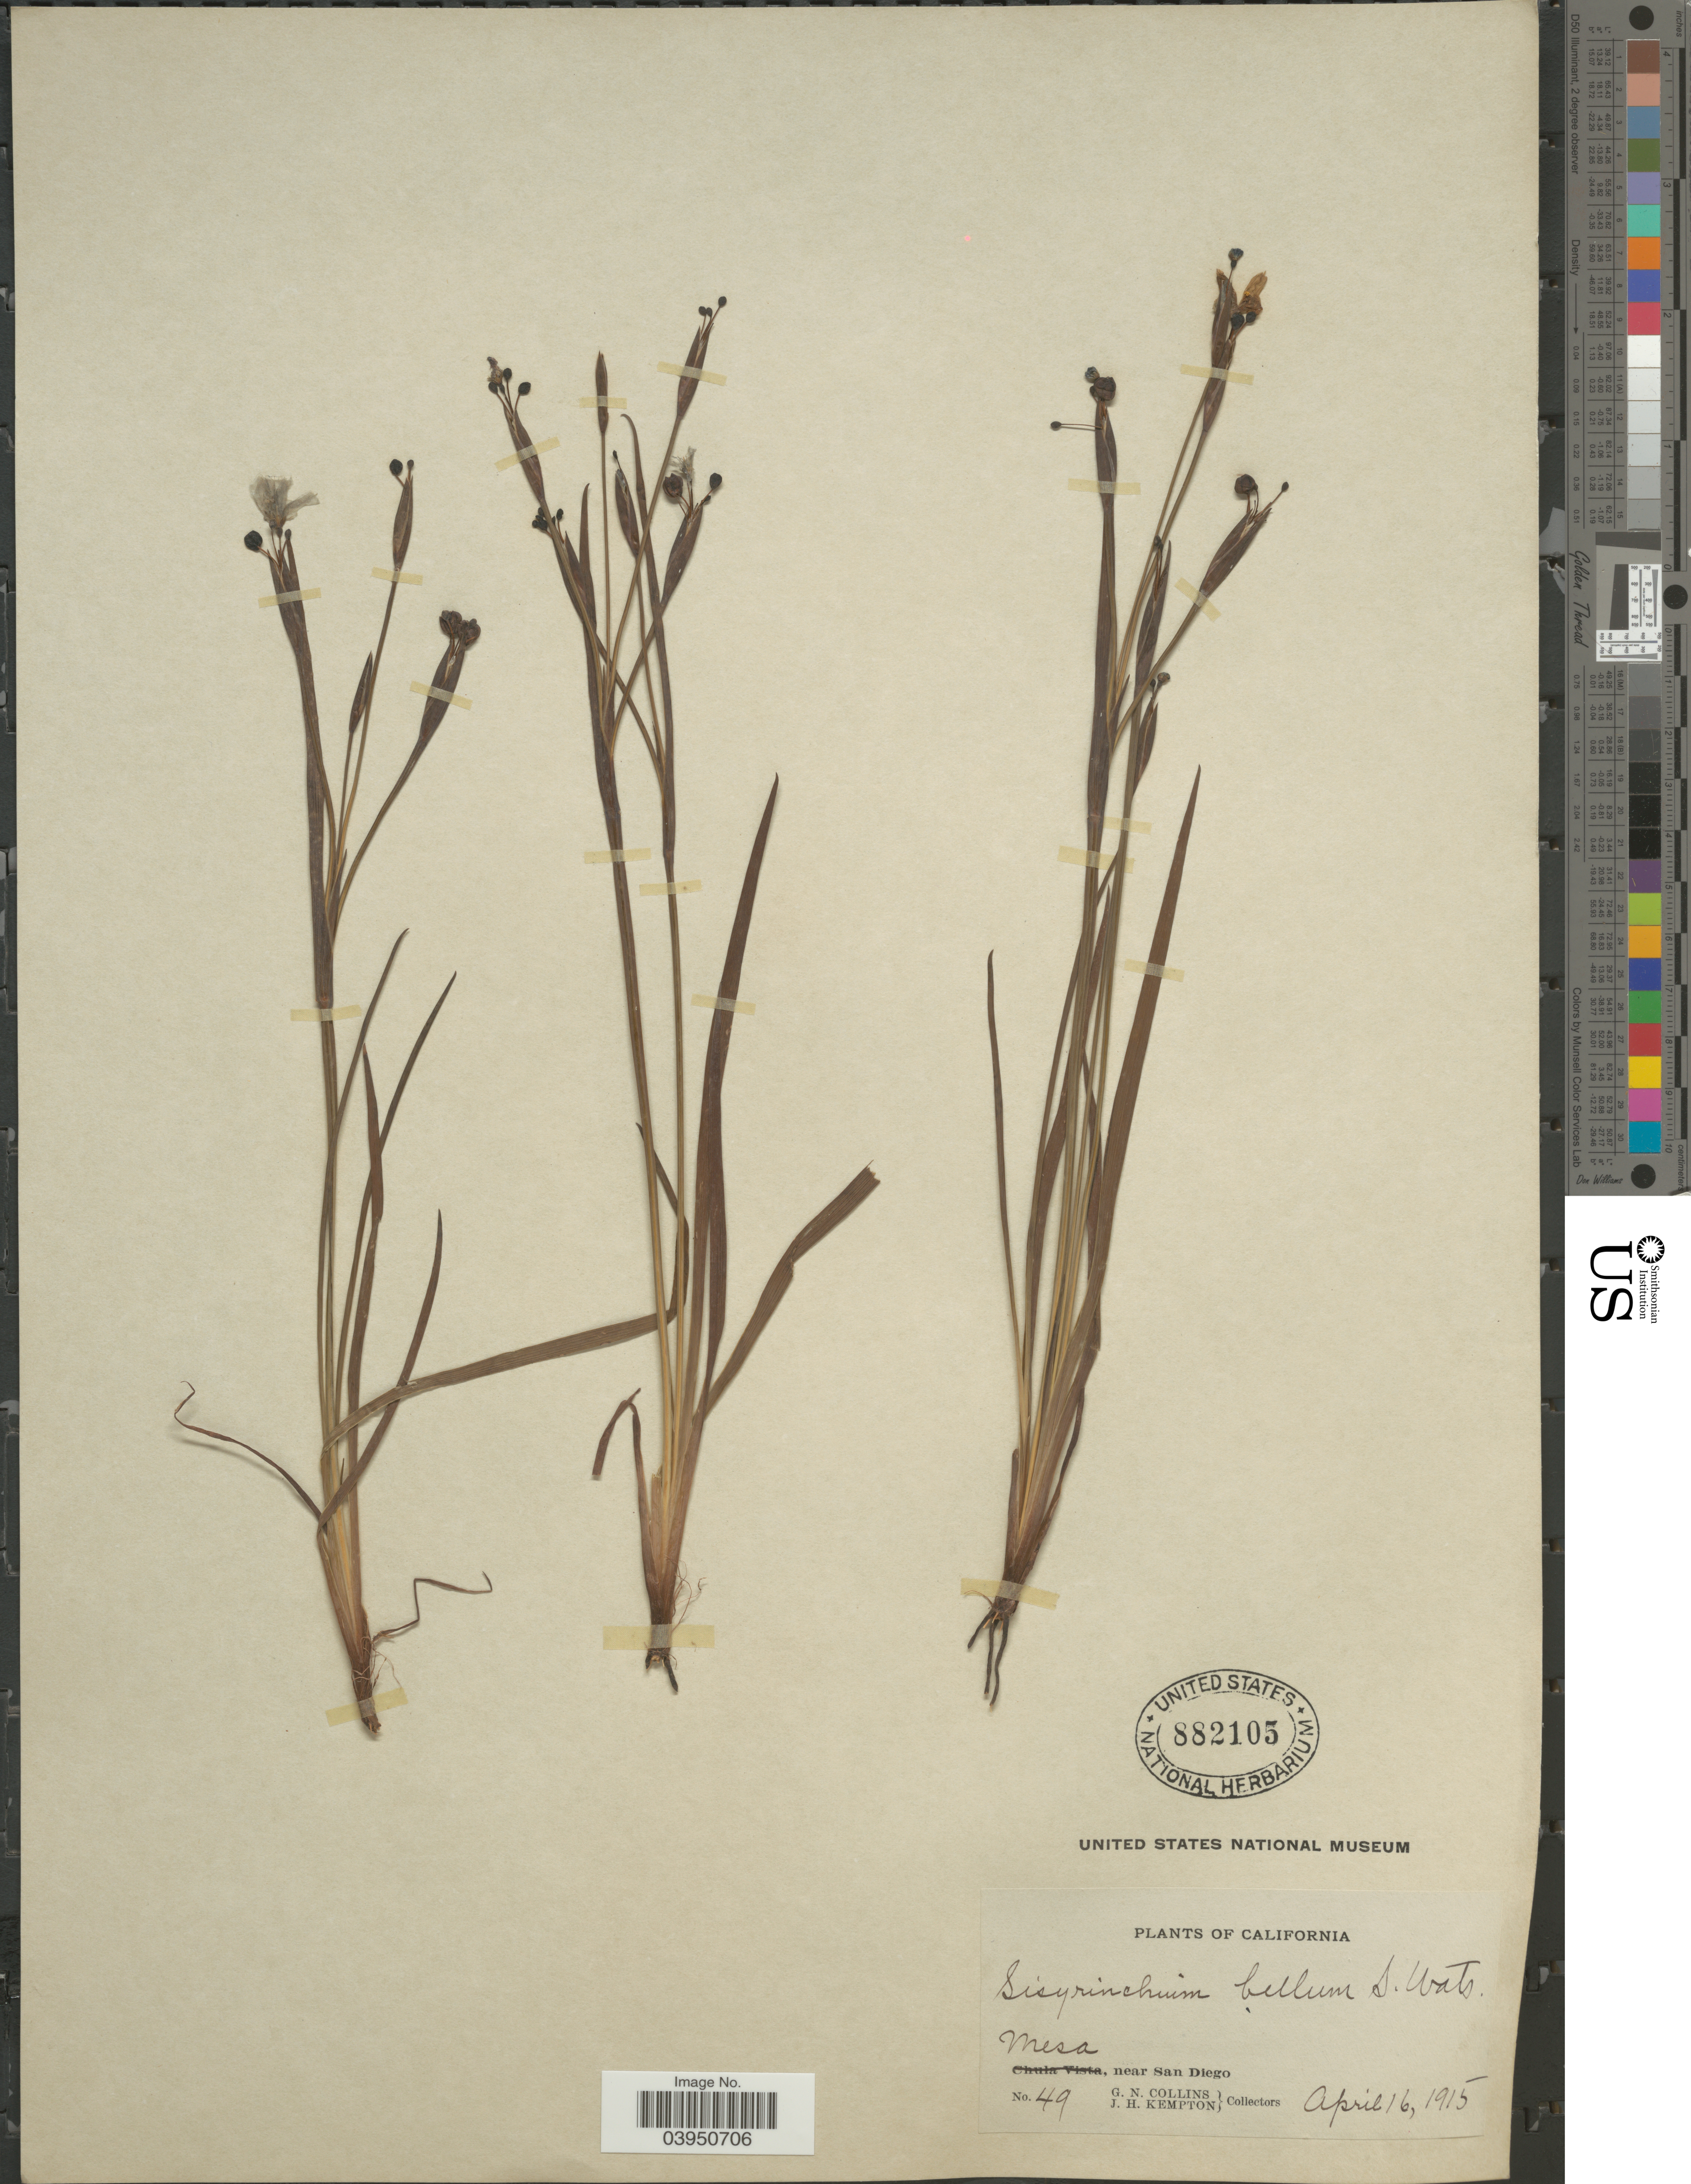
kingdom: Plantae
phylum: Tracheophyta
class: Liliopsida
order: Asparagales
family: Iridaceae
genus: Sisyrinchium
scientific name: Sisyrinchium bellum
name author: S. Watson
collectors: G. Collins & J. H. Kempton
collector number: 49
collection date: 1915-04-16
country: United States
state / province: California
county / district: San Diego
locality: Mesa, near San Diego.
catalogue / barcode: US 882105